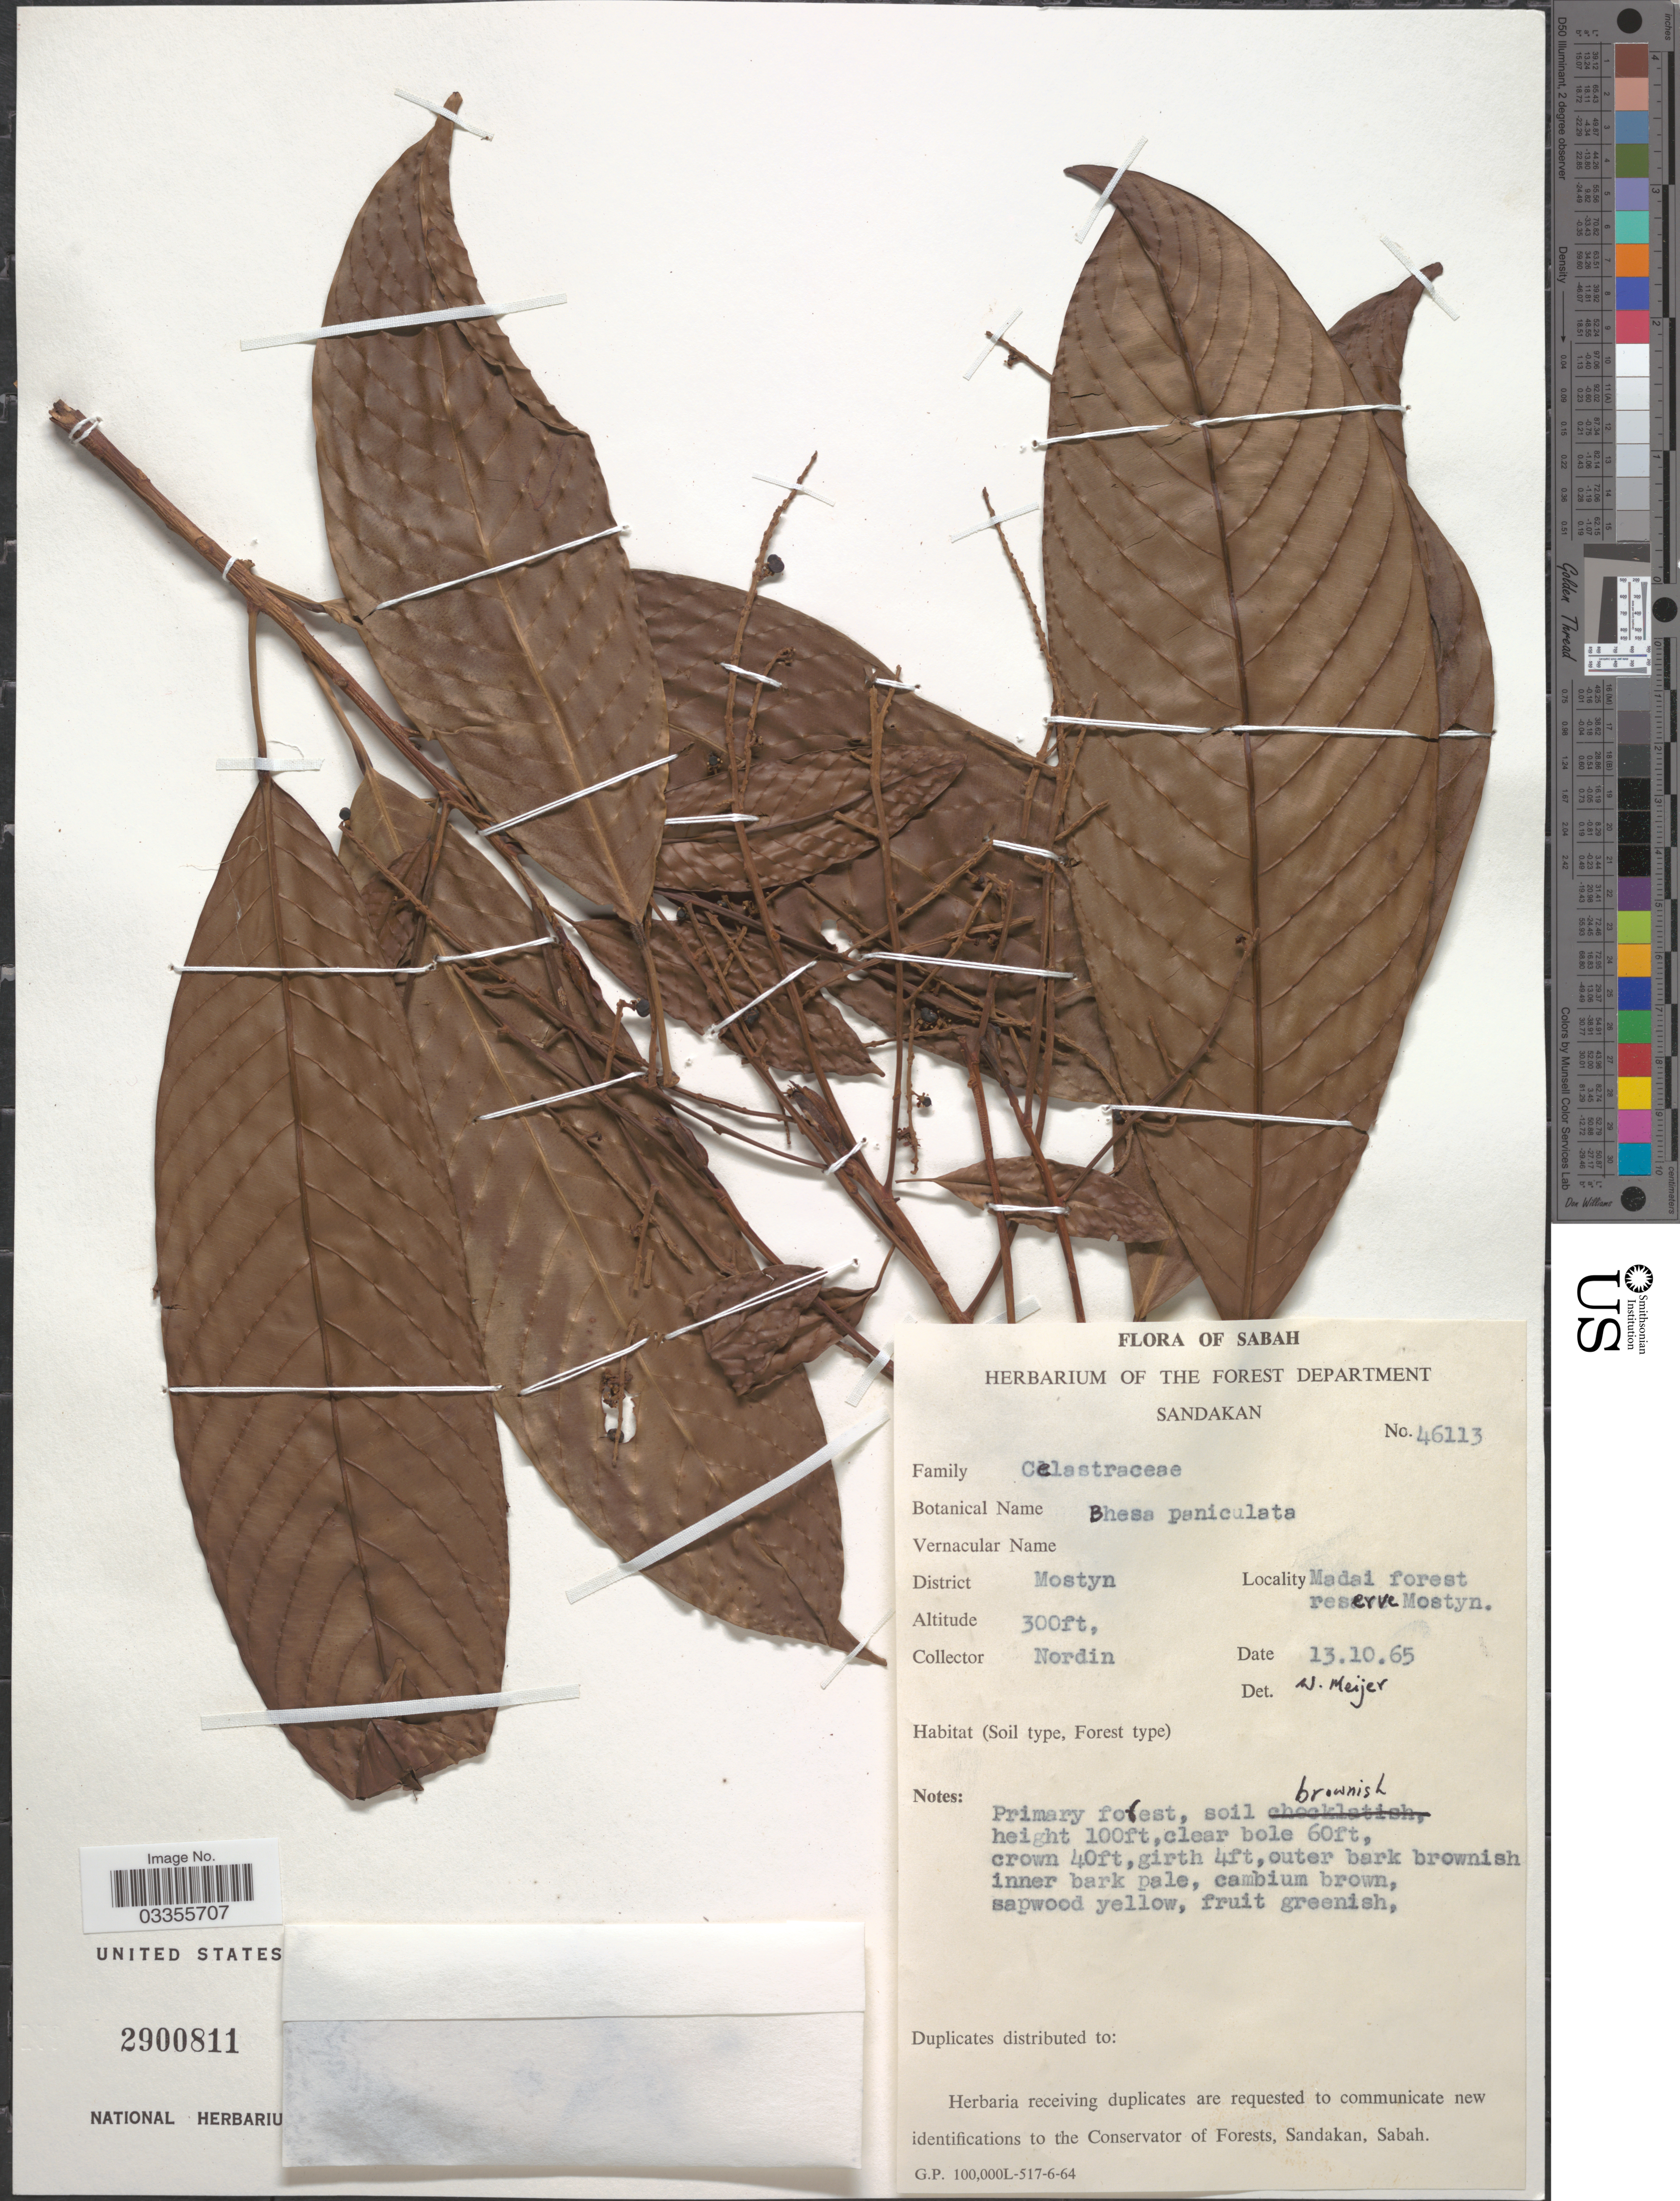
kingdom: Plantae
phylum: Tracheophyta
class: Magnoliopsida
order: Malpighiales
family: Centroplacaceae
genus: Bhesa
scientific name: Bhesa paniculata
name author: (Wall.) Arn.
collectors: -. Nordin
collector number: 46113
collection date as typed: Transcribed d/m/y: 13/10/65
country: Malaysia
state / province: Sabah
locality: District Mostyn. Madai forest reserve Mostyn.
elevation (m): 91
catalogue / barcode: US 2900811